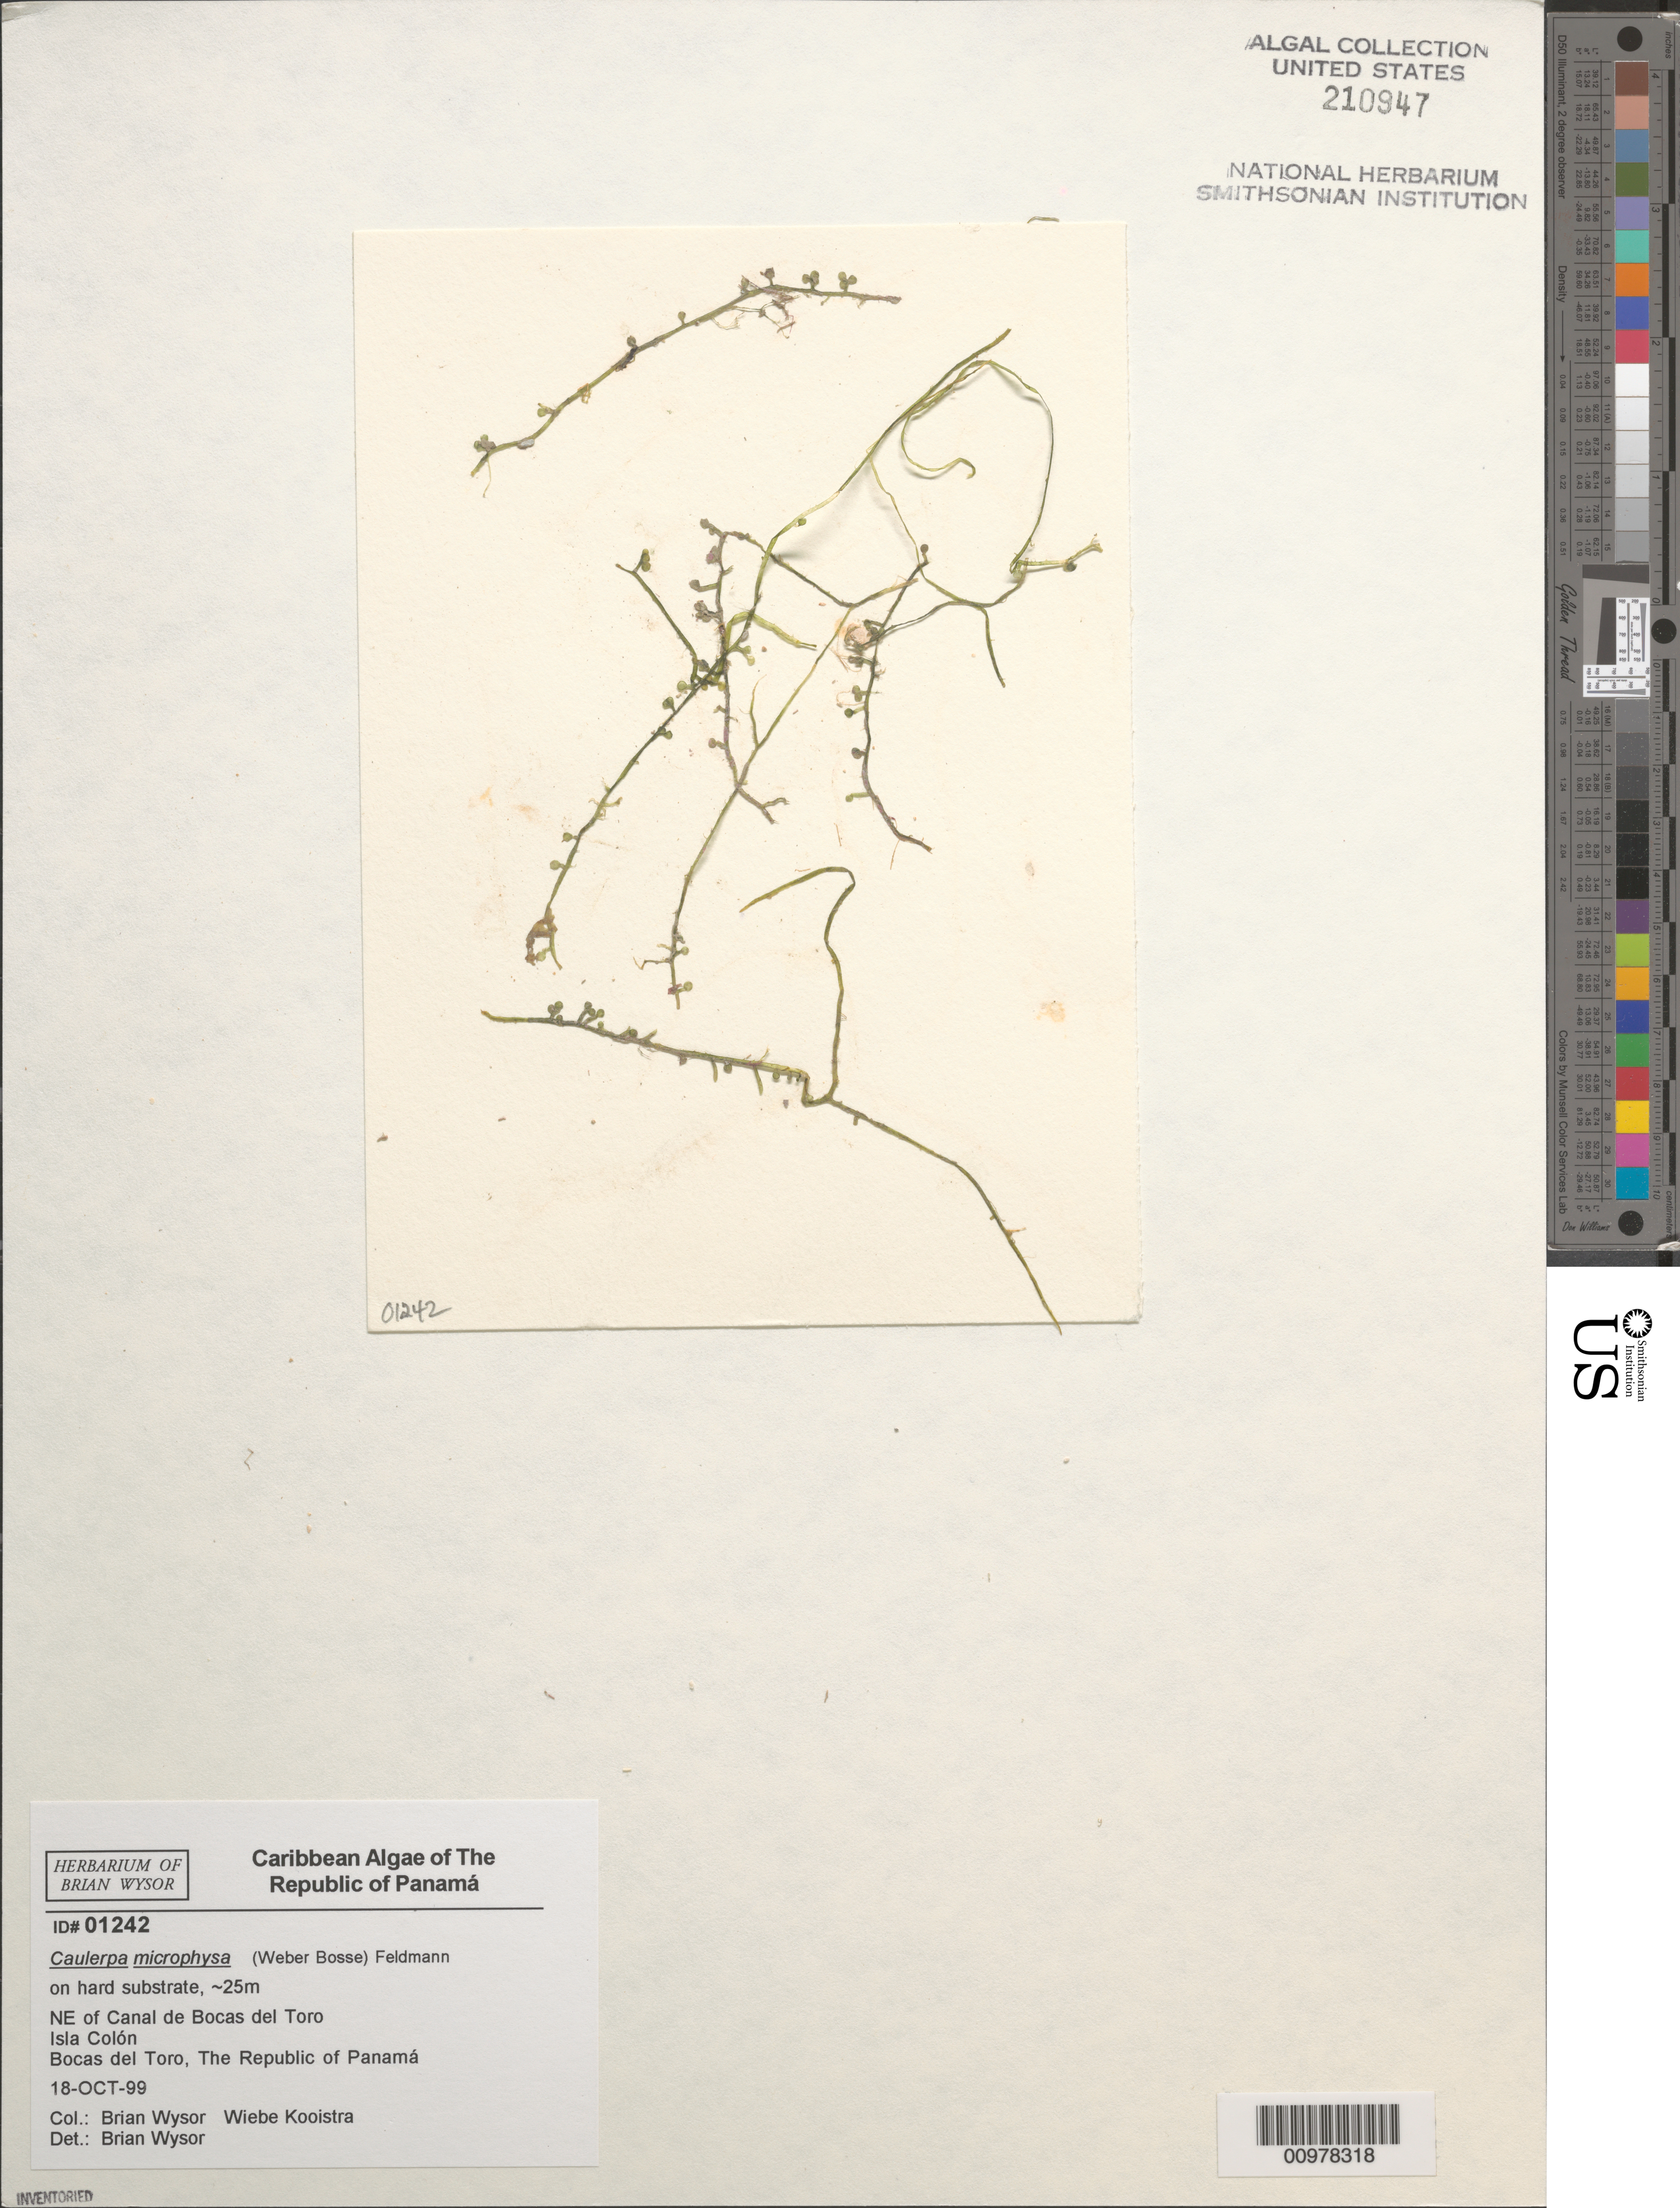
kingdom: Plantae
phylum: Chlorophyta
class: Ulvophyceae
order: Bryopsidales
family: Caulerpaceae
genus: Caulerpa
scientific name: Caulerpa microphysa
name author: (Weber Bosse) Feldmann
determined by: Wysor, B.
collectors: B. Wysor & W. Kooistra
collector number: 01242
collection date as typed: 18 Oct 1999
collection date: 1999-10-18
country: Panama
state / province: Bocas del Toro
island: Colón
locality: Northeast of Canal de Bocas del Toro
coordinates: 9 24' 45" N, 82 12' 30" W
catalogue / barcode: US 210947